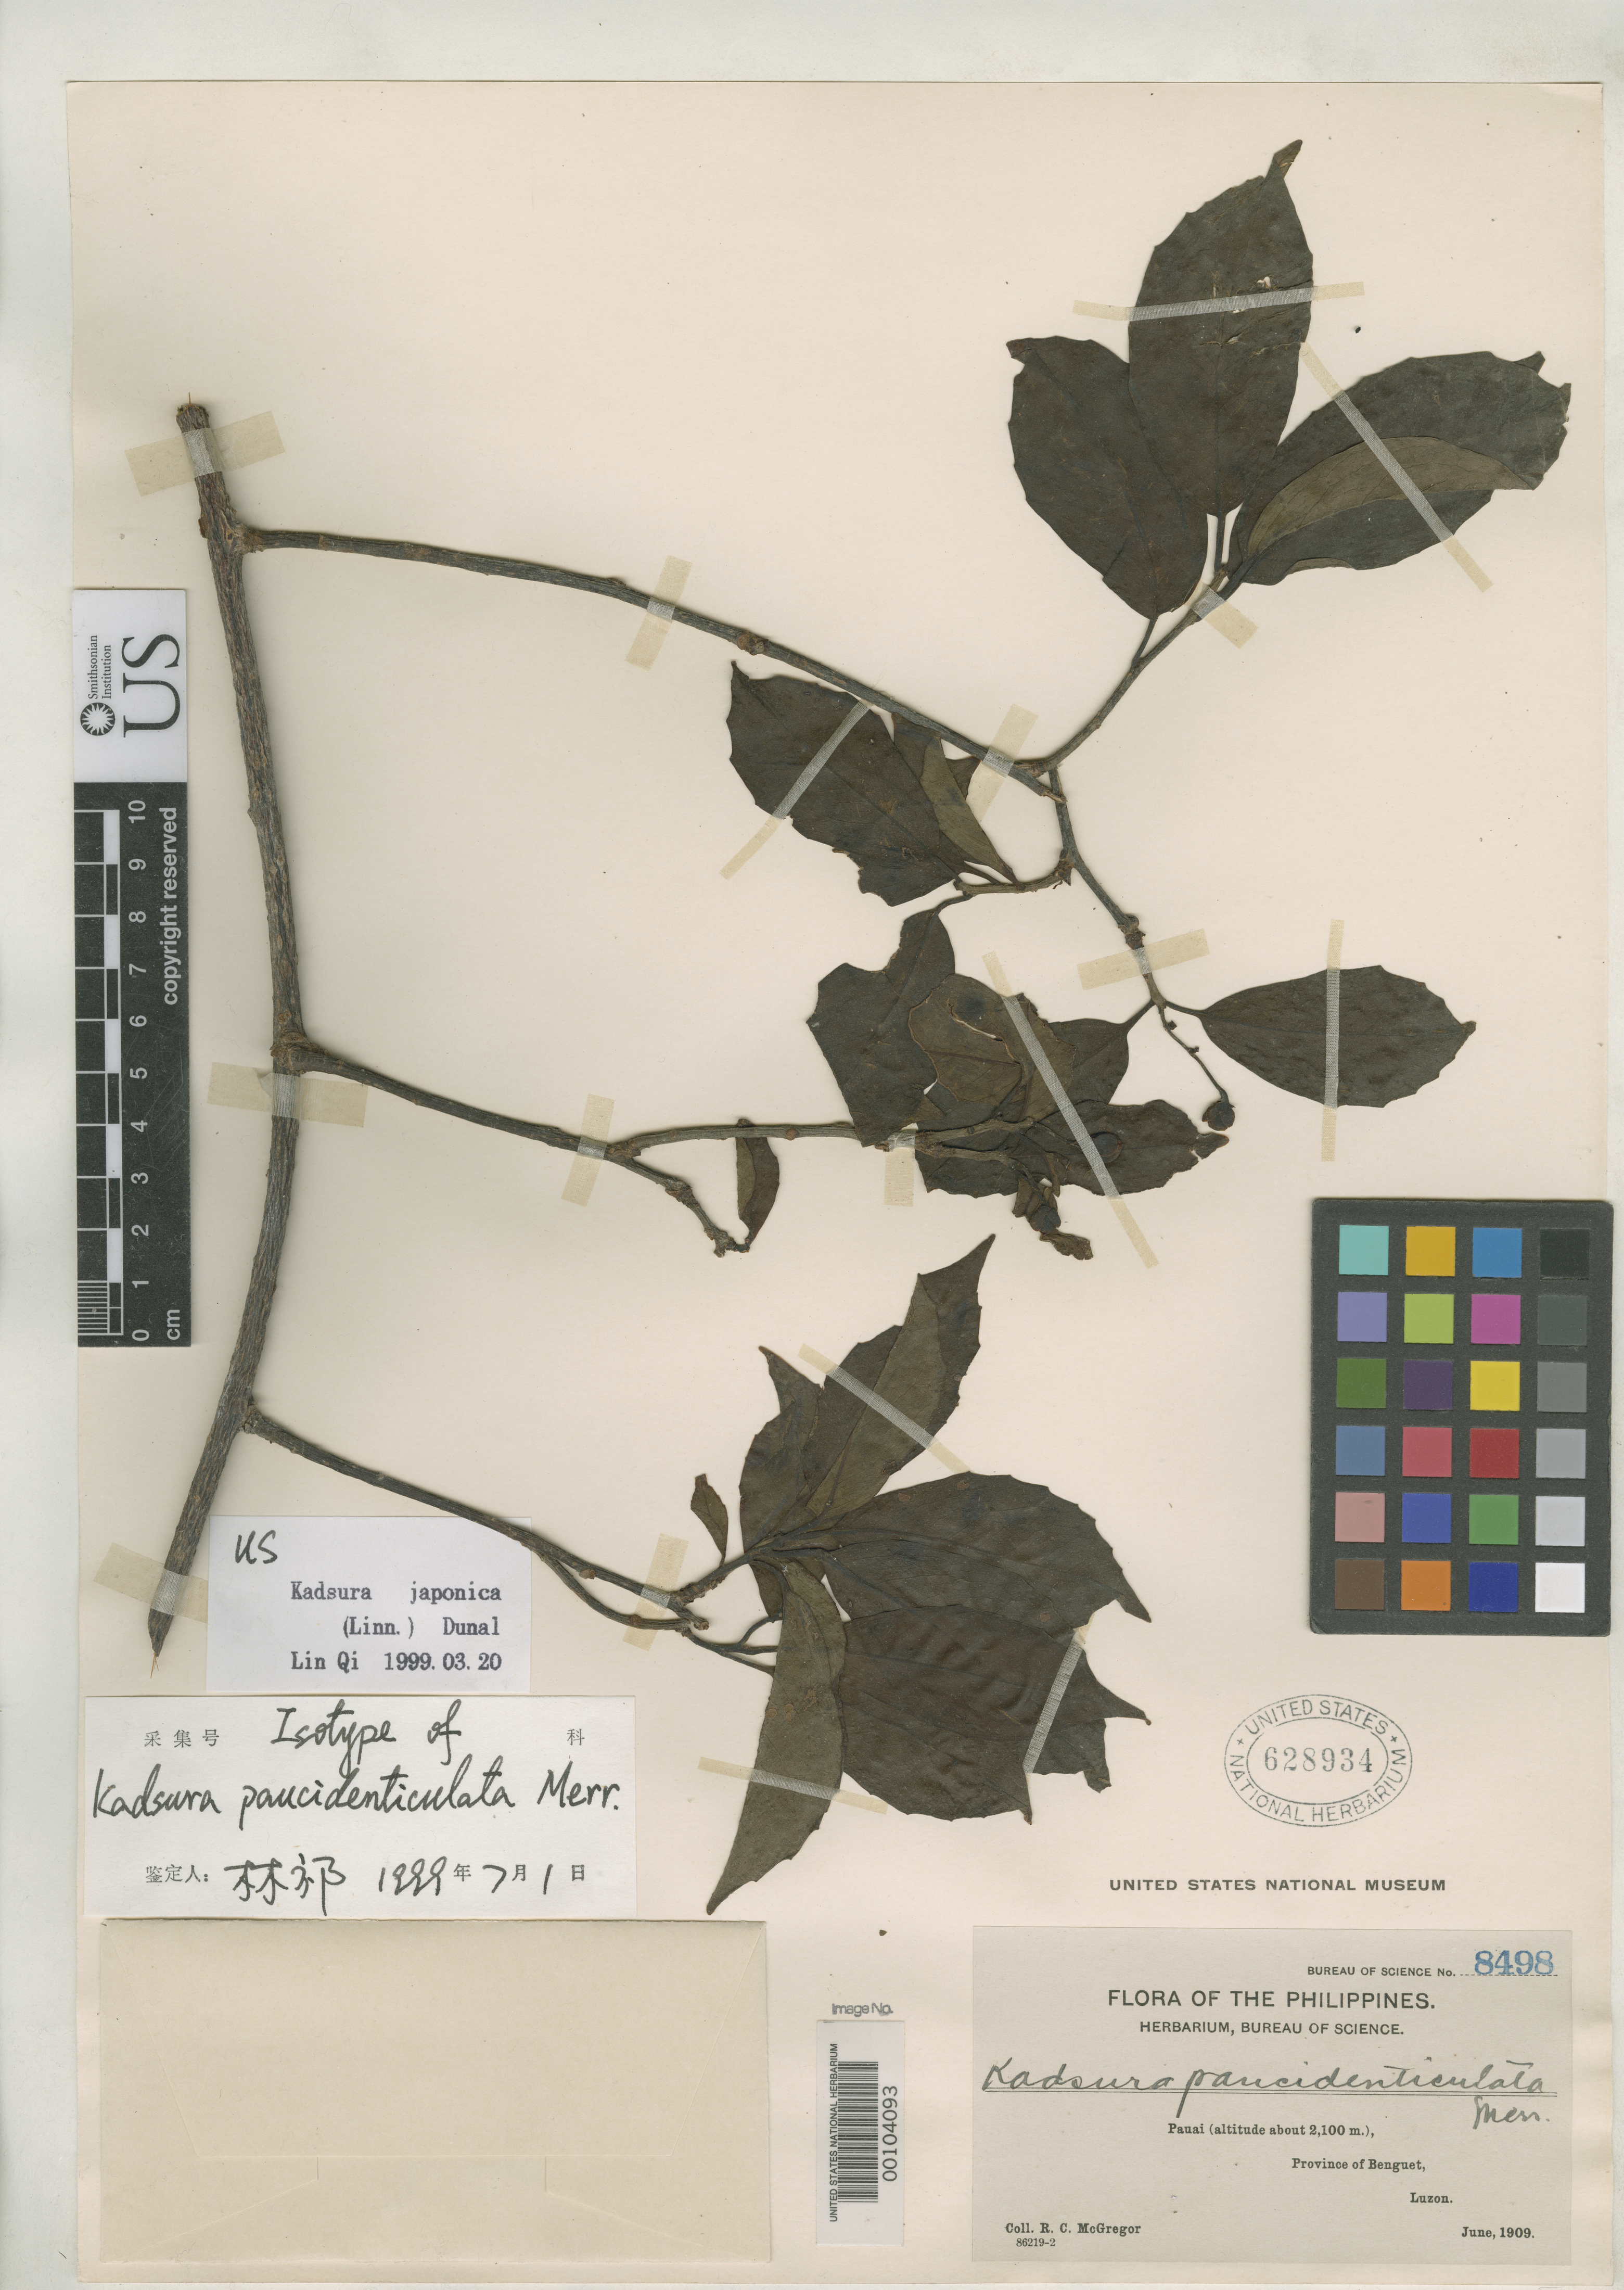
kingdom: Plantae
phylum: Tracheophyta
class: Magnoliopsida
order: Austrobaileyales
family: Schisandraceae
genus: Kadsura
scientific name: Kadsura paucidenticulata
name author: Merr.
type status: Isotype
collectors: R. C. McGregor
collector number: Bur. Sci. 8498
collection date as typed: Jun 1909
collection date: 1909-06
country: Philippines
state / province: Cordillera (Administrative Region)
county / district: Benguet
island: Luzon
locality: Pauai.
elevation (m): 2100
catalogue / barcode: US 628934